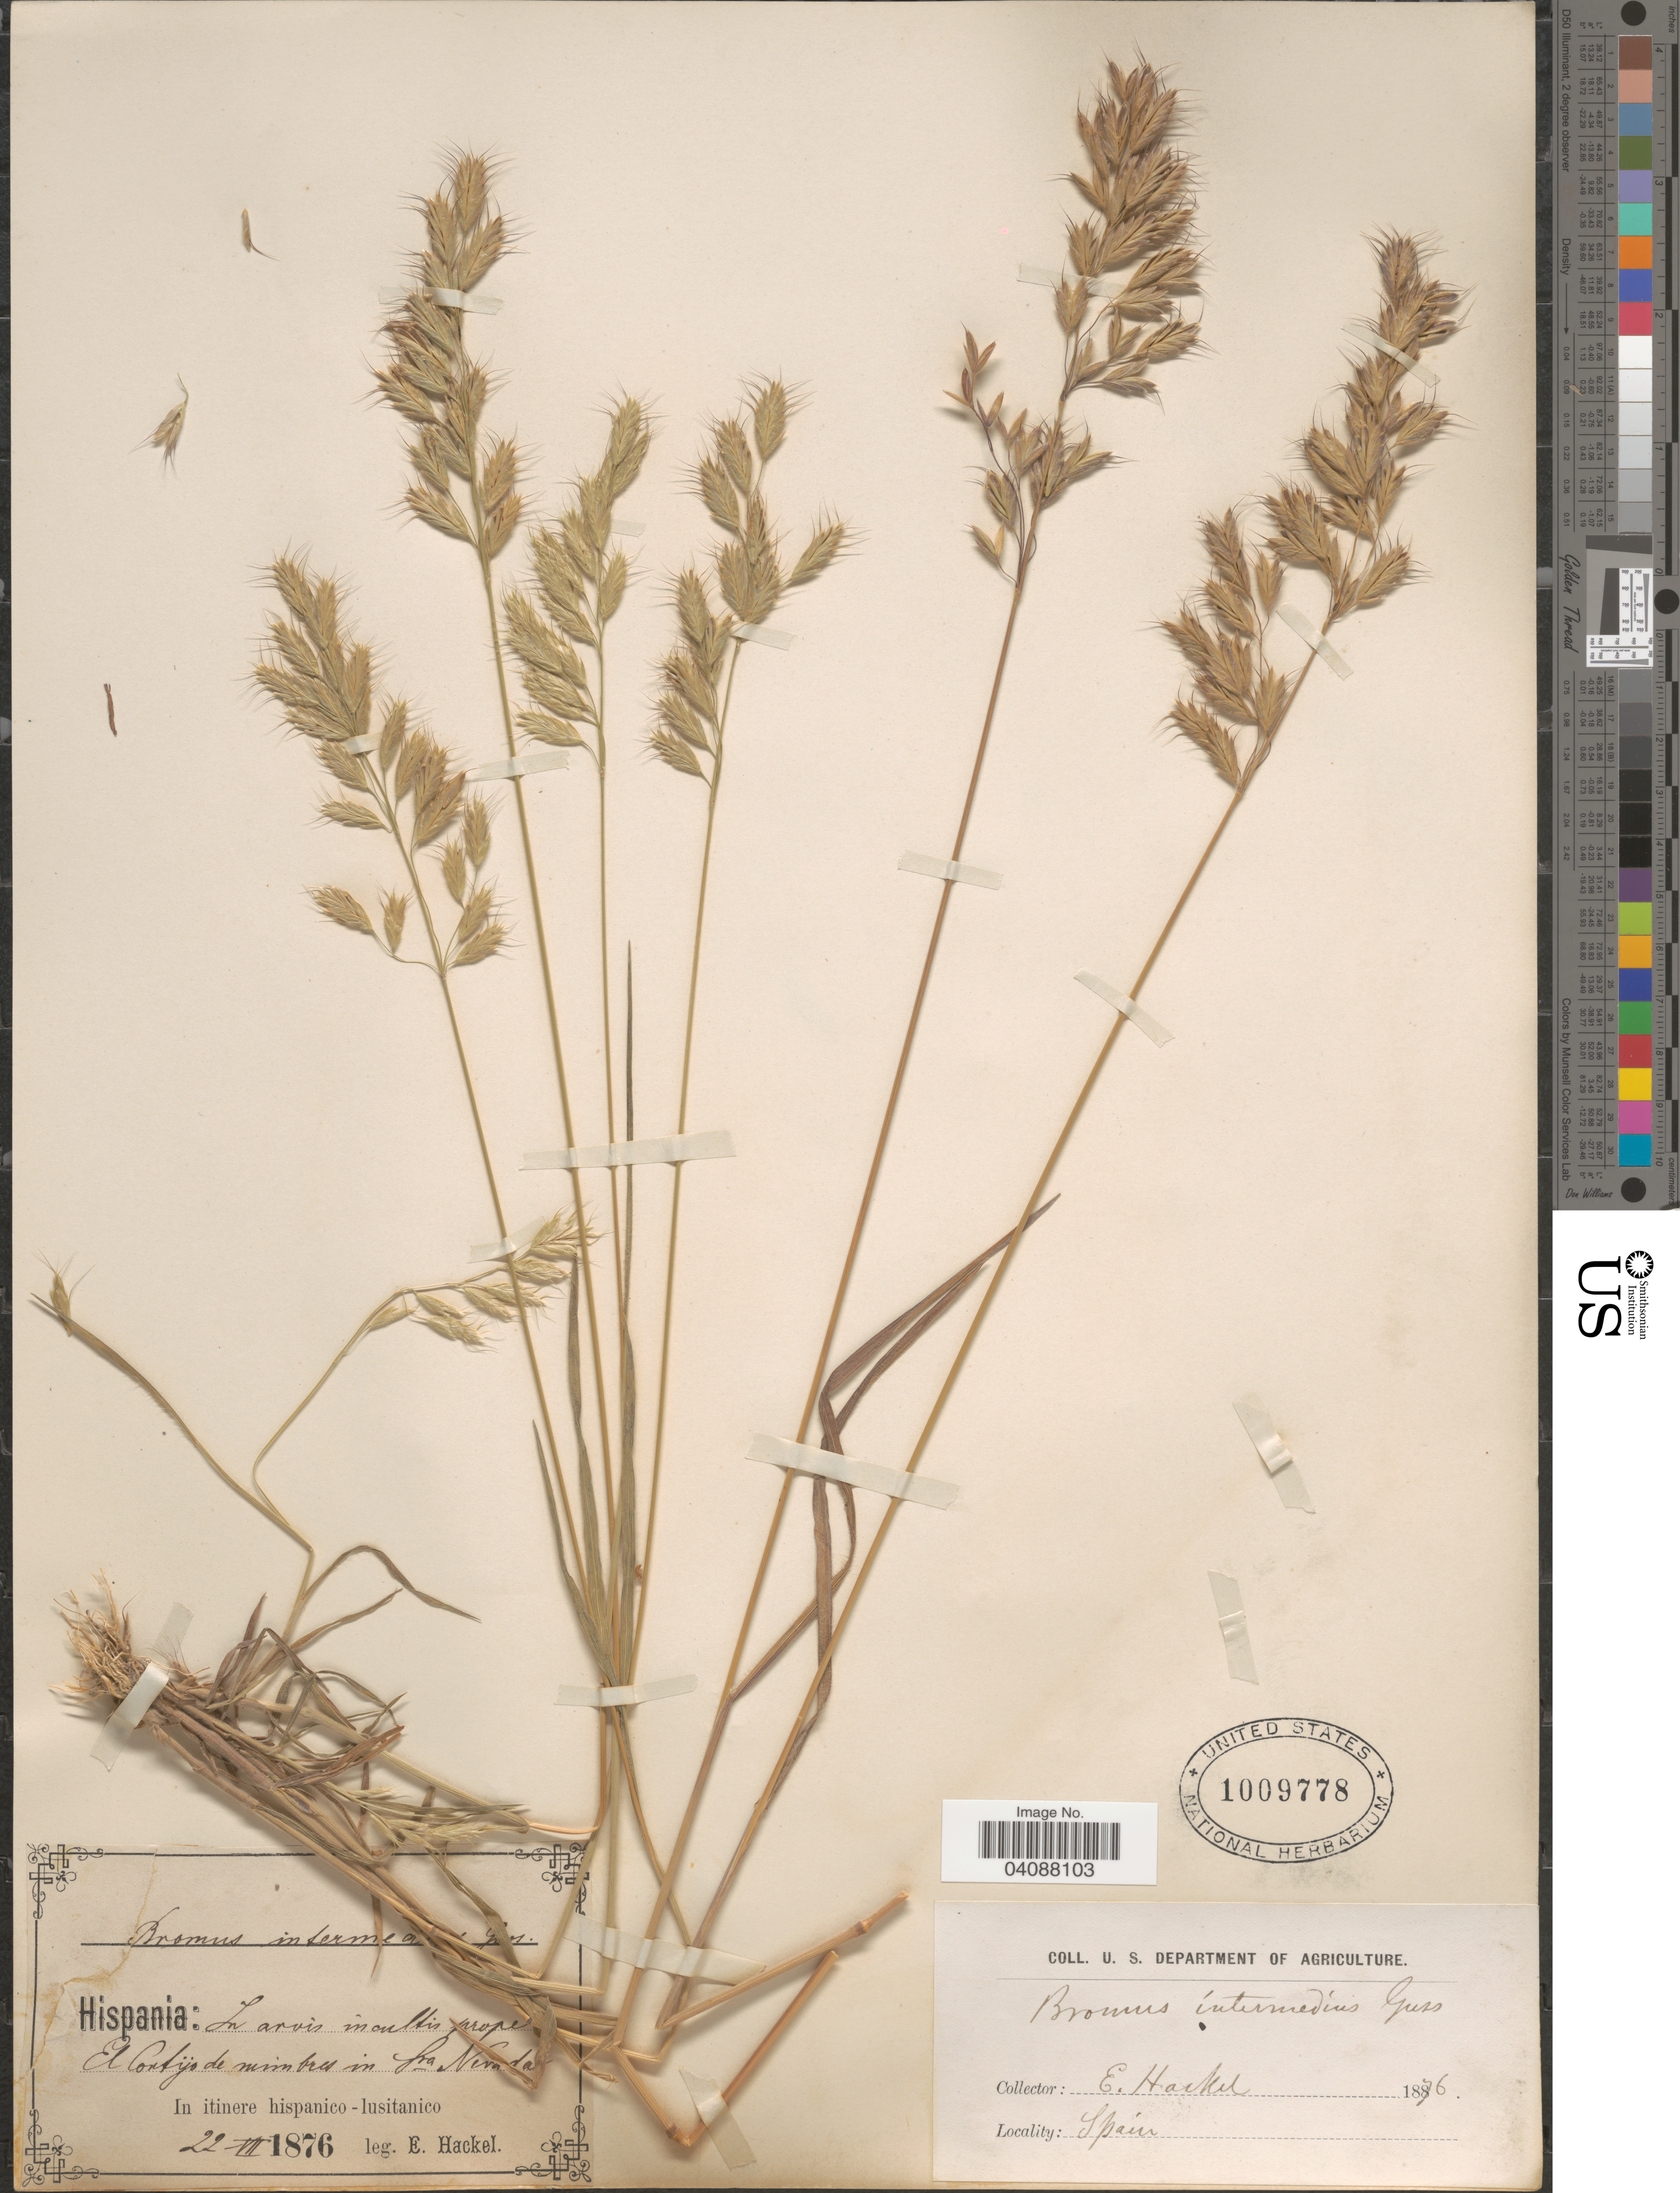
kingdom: Plantae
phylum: Tracheophyta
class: Liliopsida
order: Poales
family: Poaceae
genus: Bromus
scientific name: Bromus intermedius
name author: Gussone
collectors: E. Hackel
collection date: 1876-07-22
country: Spain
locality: Hispania: In arvis in cultis prope El Cortijs de mimbres in Sra Nevada. In itinere hispanico - lusitanico.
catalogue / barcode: US 1009778